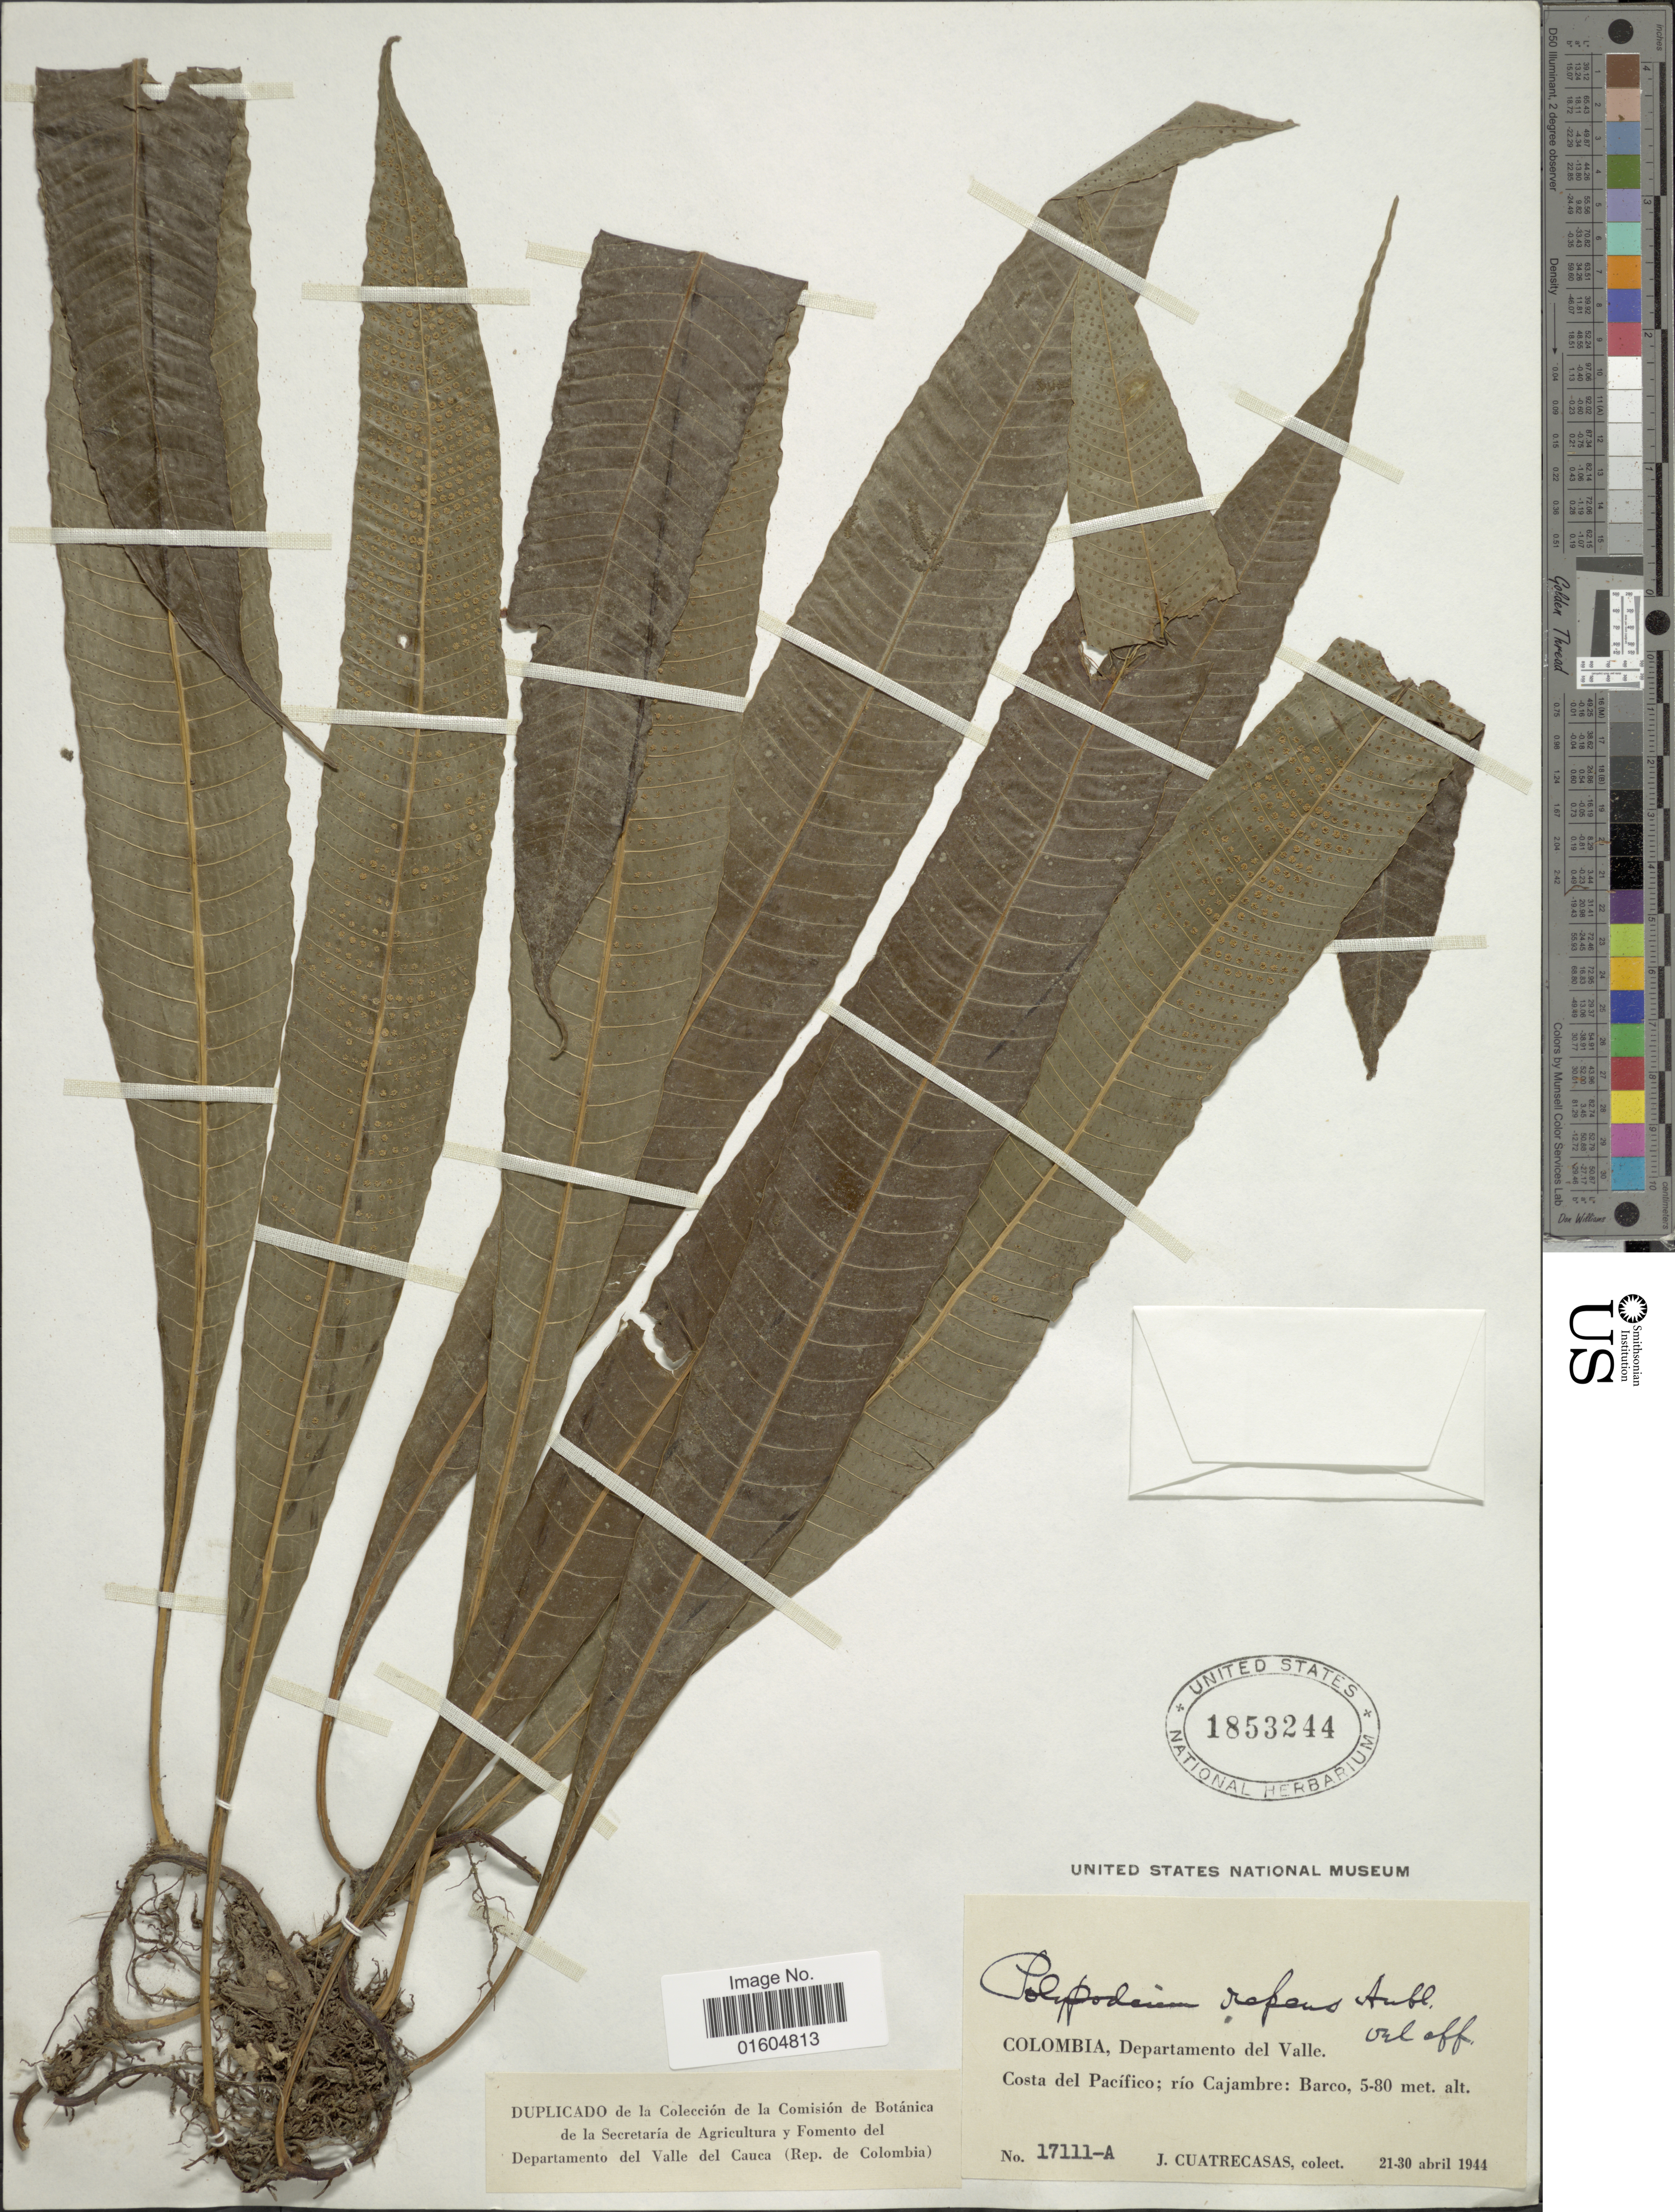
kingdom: Plantae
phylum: Tracheophyta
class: Polypodiopsida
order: Polypodiales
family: Polypodiaceae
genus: Campyloneurum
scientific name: Campyloneurum repens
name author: (Aubl.) C. Presl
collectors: J. Cuatrecasas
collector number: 1711-A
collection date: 1944-04-21/1944-04-30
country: Colombia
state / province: Valle del Cauca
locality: Colombia, Departemento del Valle. Costa del Pacifico; rio Cajambre: Barco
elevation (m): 5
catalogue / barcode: US 1853244